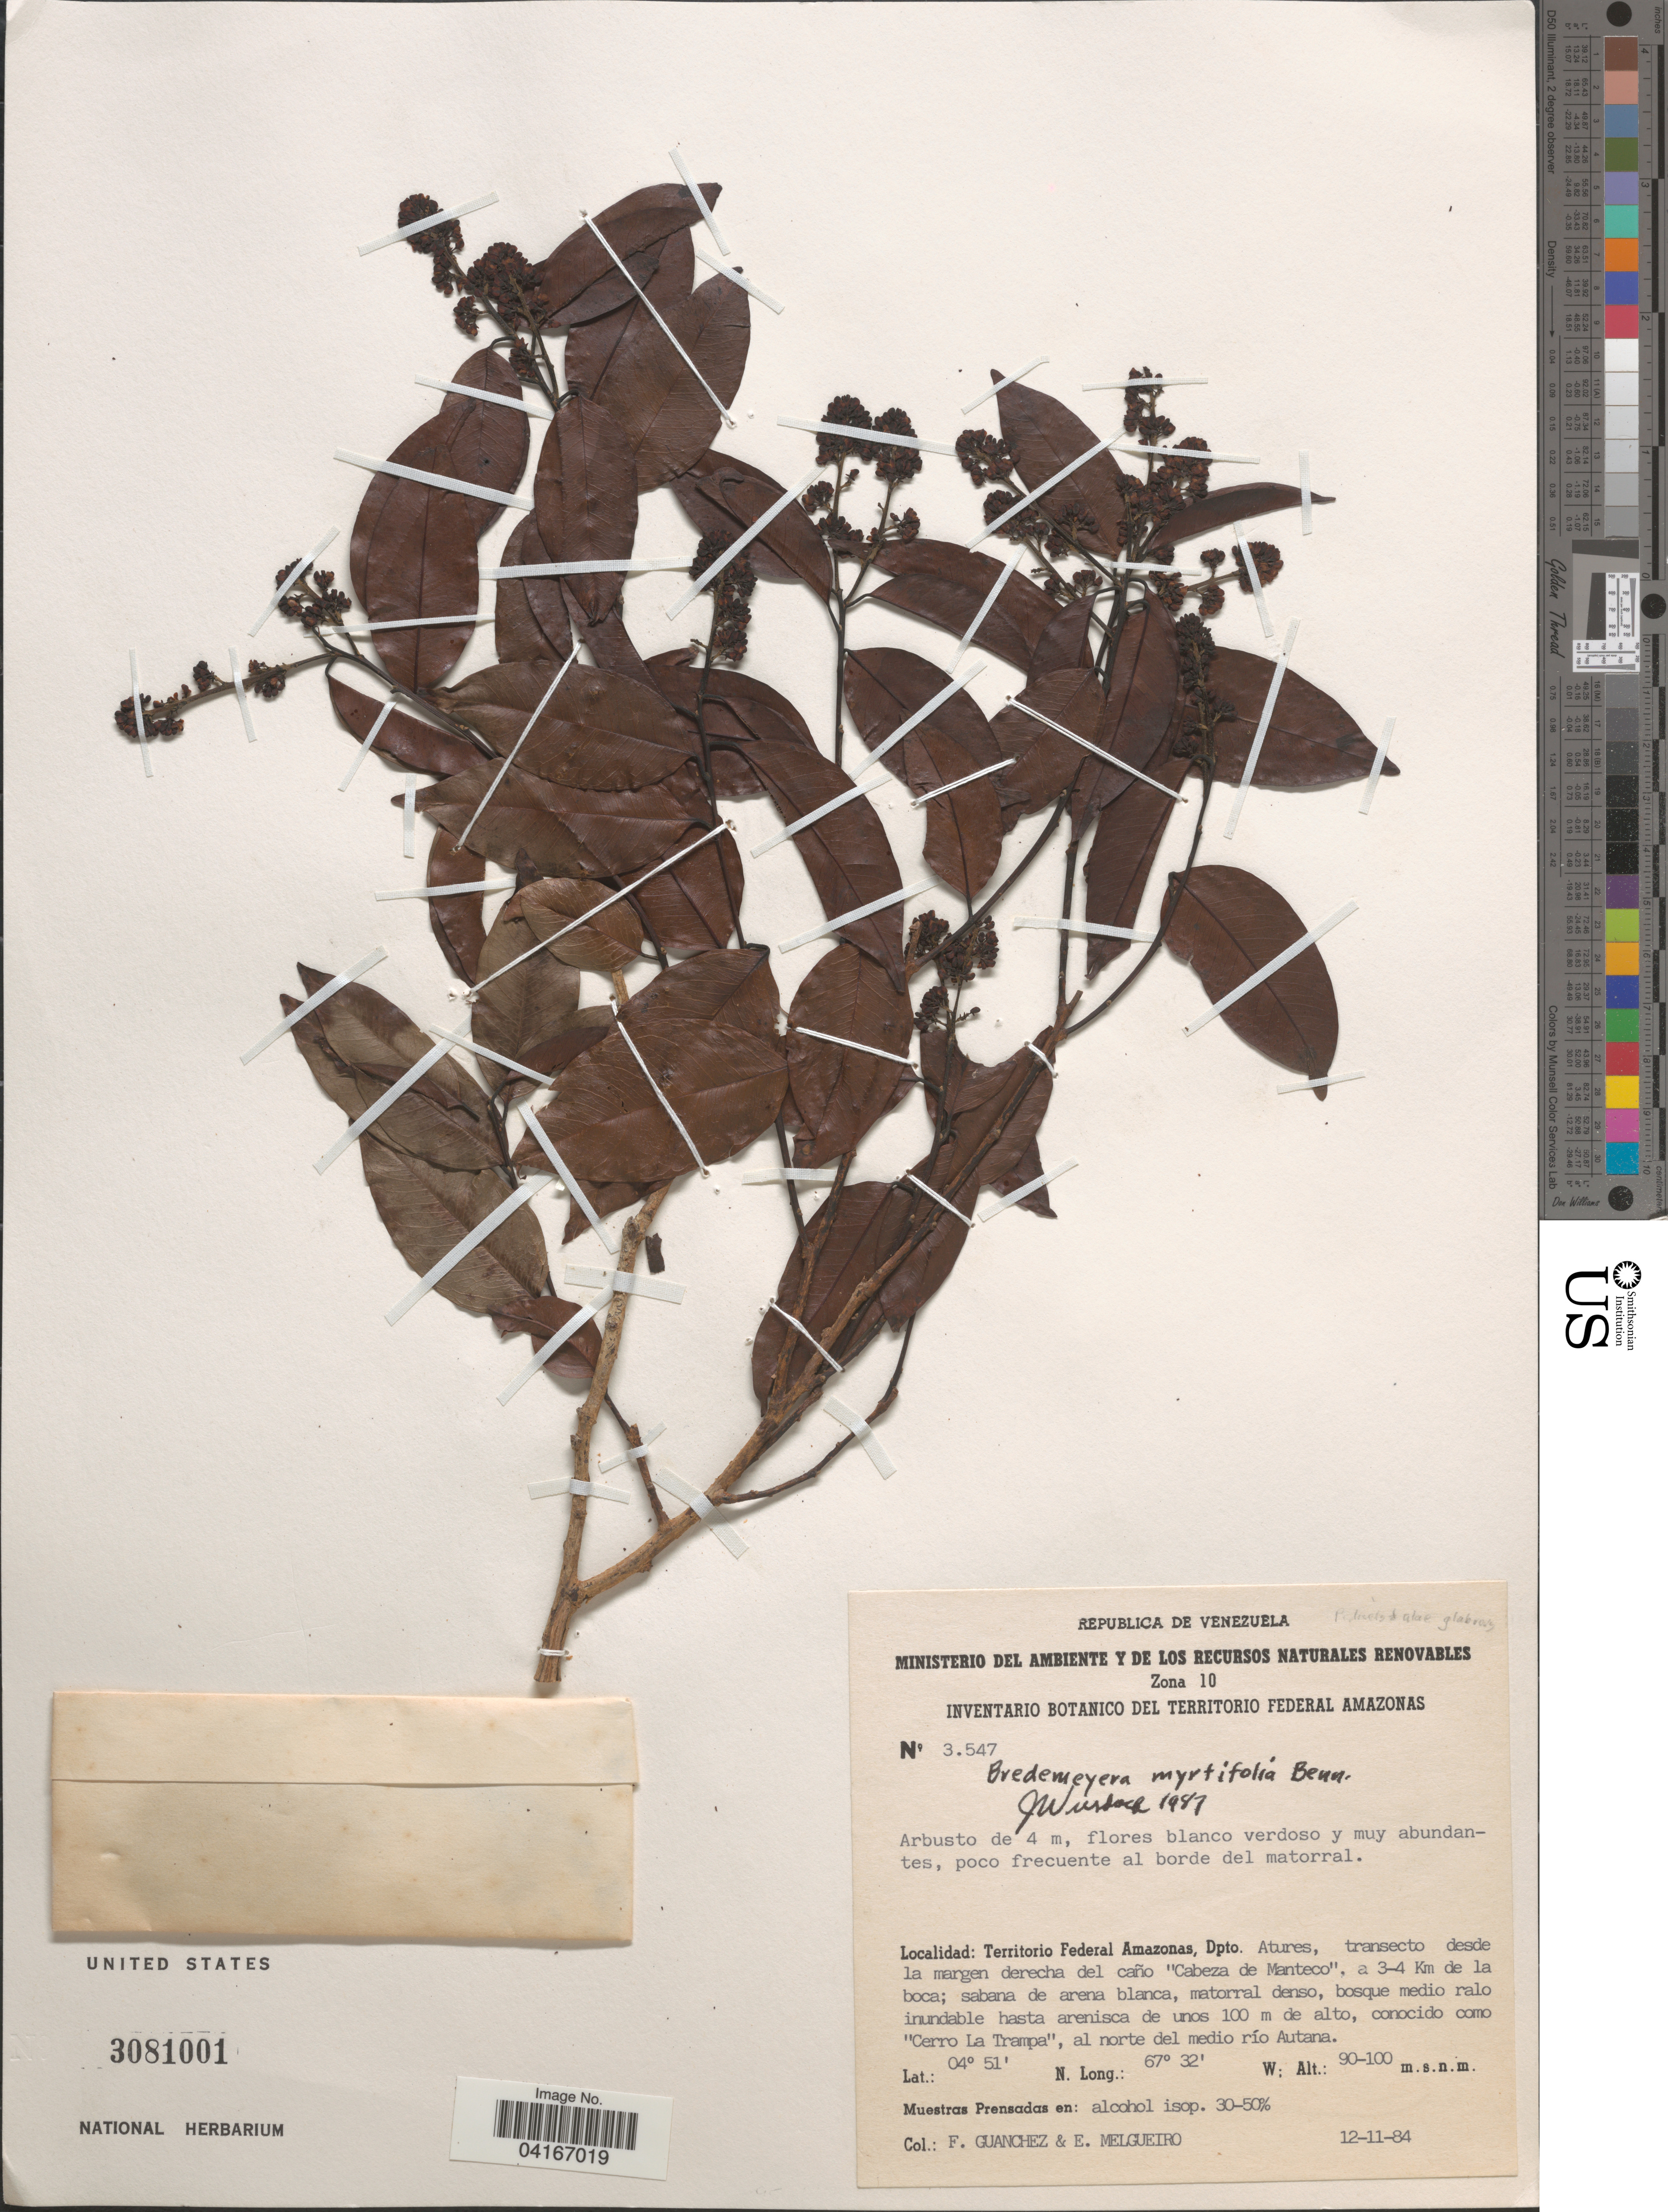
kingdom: Plantae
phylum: Tracheophyta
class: Magnoliopsida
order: Fabales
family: Polygalaceae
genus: Bredemeyera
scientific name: Bredemeyera myrtifolia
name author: A.W. Benn.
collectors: F. Guánchez & E. Melgueiro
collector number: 3547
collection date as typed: Transcribed d/m/y: 12/11/84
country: Venezuela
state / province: Amazonas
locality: Territorio Federal Amazonas, Dpto. Atures, transecto desde la margen derecha del caño "Cabeza de Manteco", a 3-4 Km de la boca; sabana de arena blanca, matorral denso, bosque medio ralo inundable hasta arenisca de unos 100 m de alto, conocido como "Cerro La Trampa", al norte del medio río Autana.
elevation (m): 90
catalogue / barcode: US 3081001